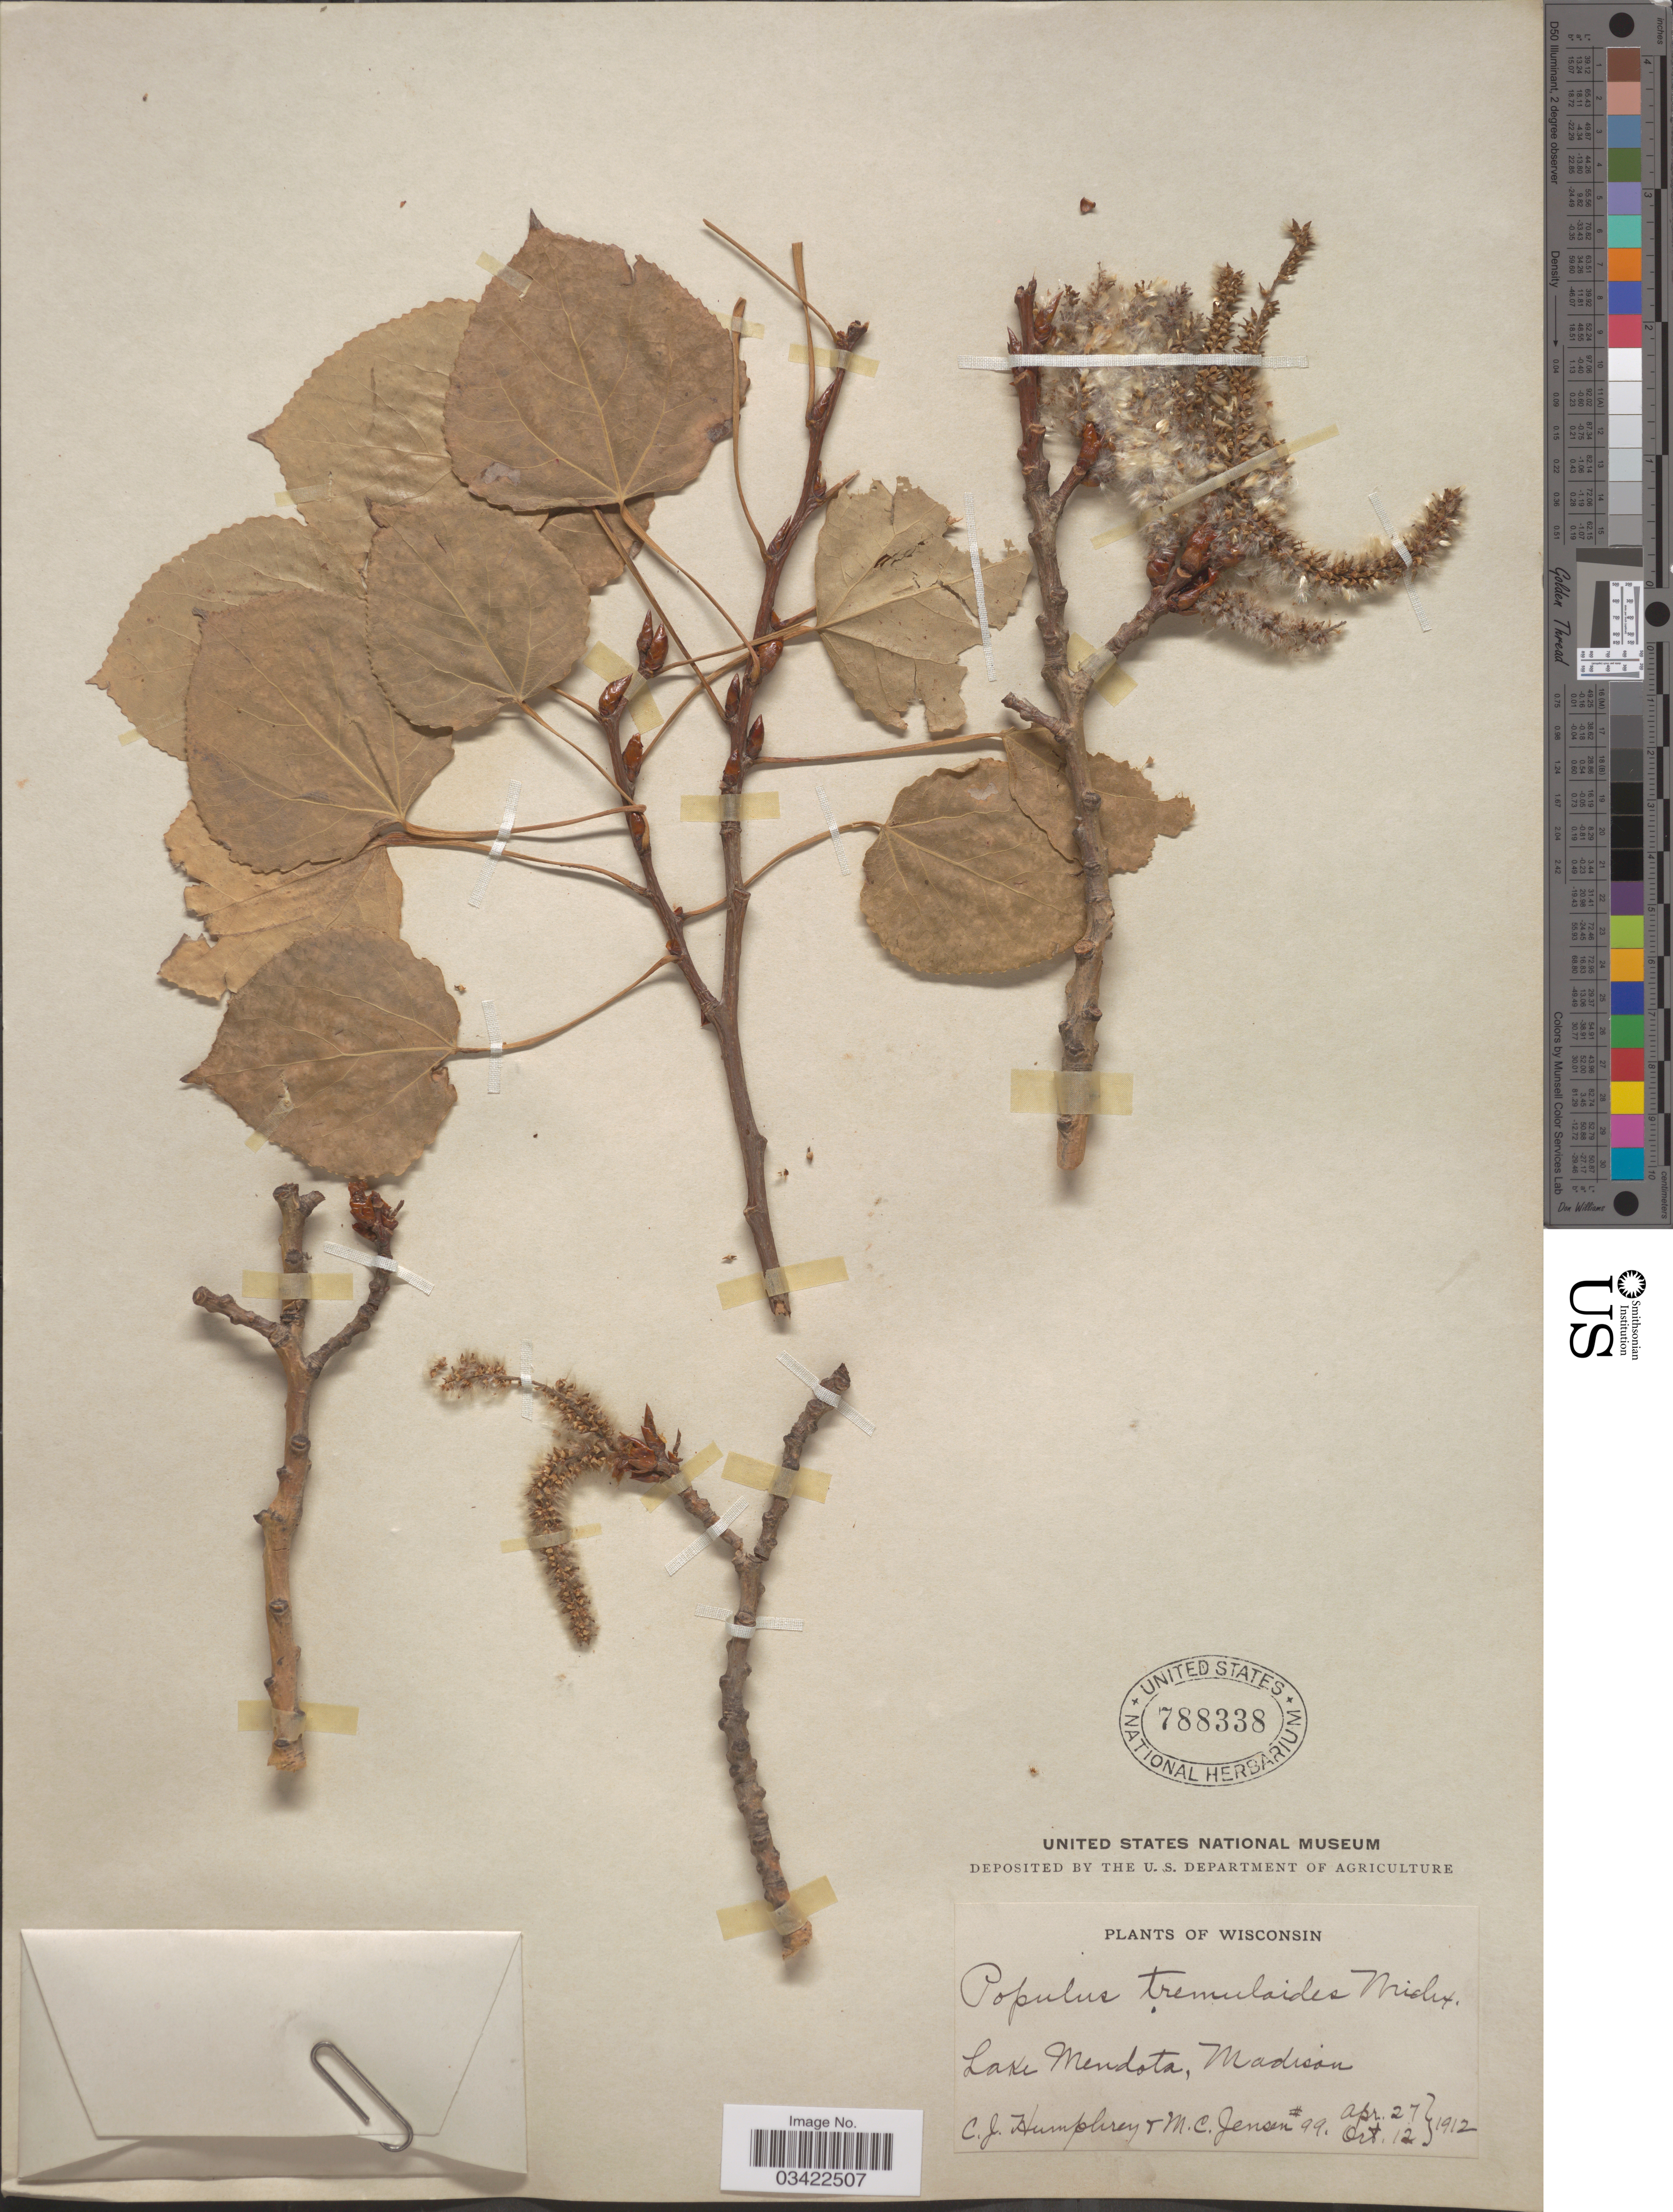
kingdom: Plantae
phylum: Tracheophyta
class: Magnoliopsida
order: Malpighiales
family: Salicaceae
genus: Populus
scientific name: Populus tremuloides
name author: Michx.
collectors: C. Humphrey & M. C. Jensen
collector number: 99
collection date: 1912-04-27/1912-10-12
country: United States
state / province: Wisconsin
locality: Lake Mendota, Madison.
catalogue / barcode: US 788338